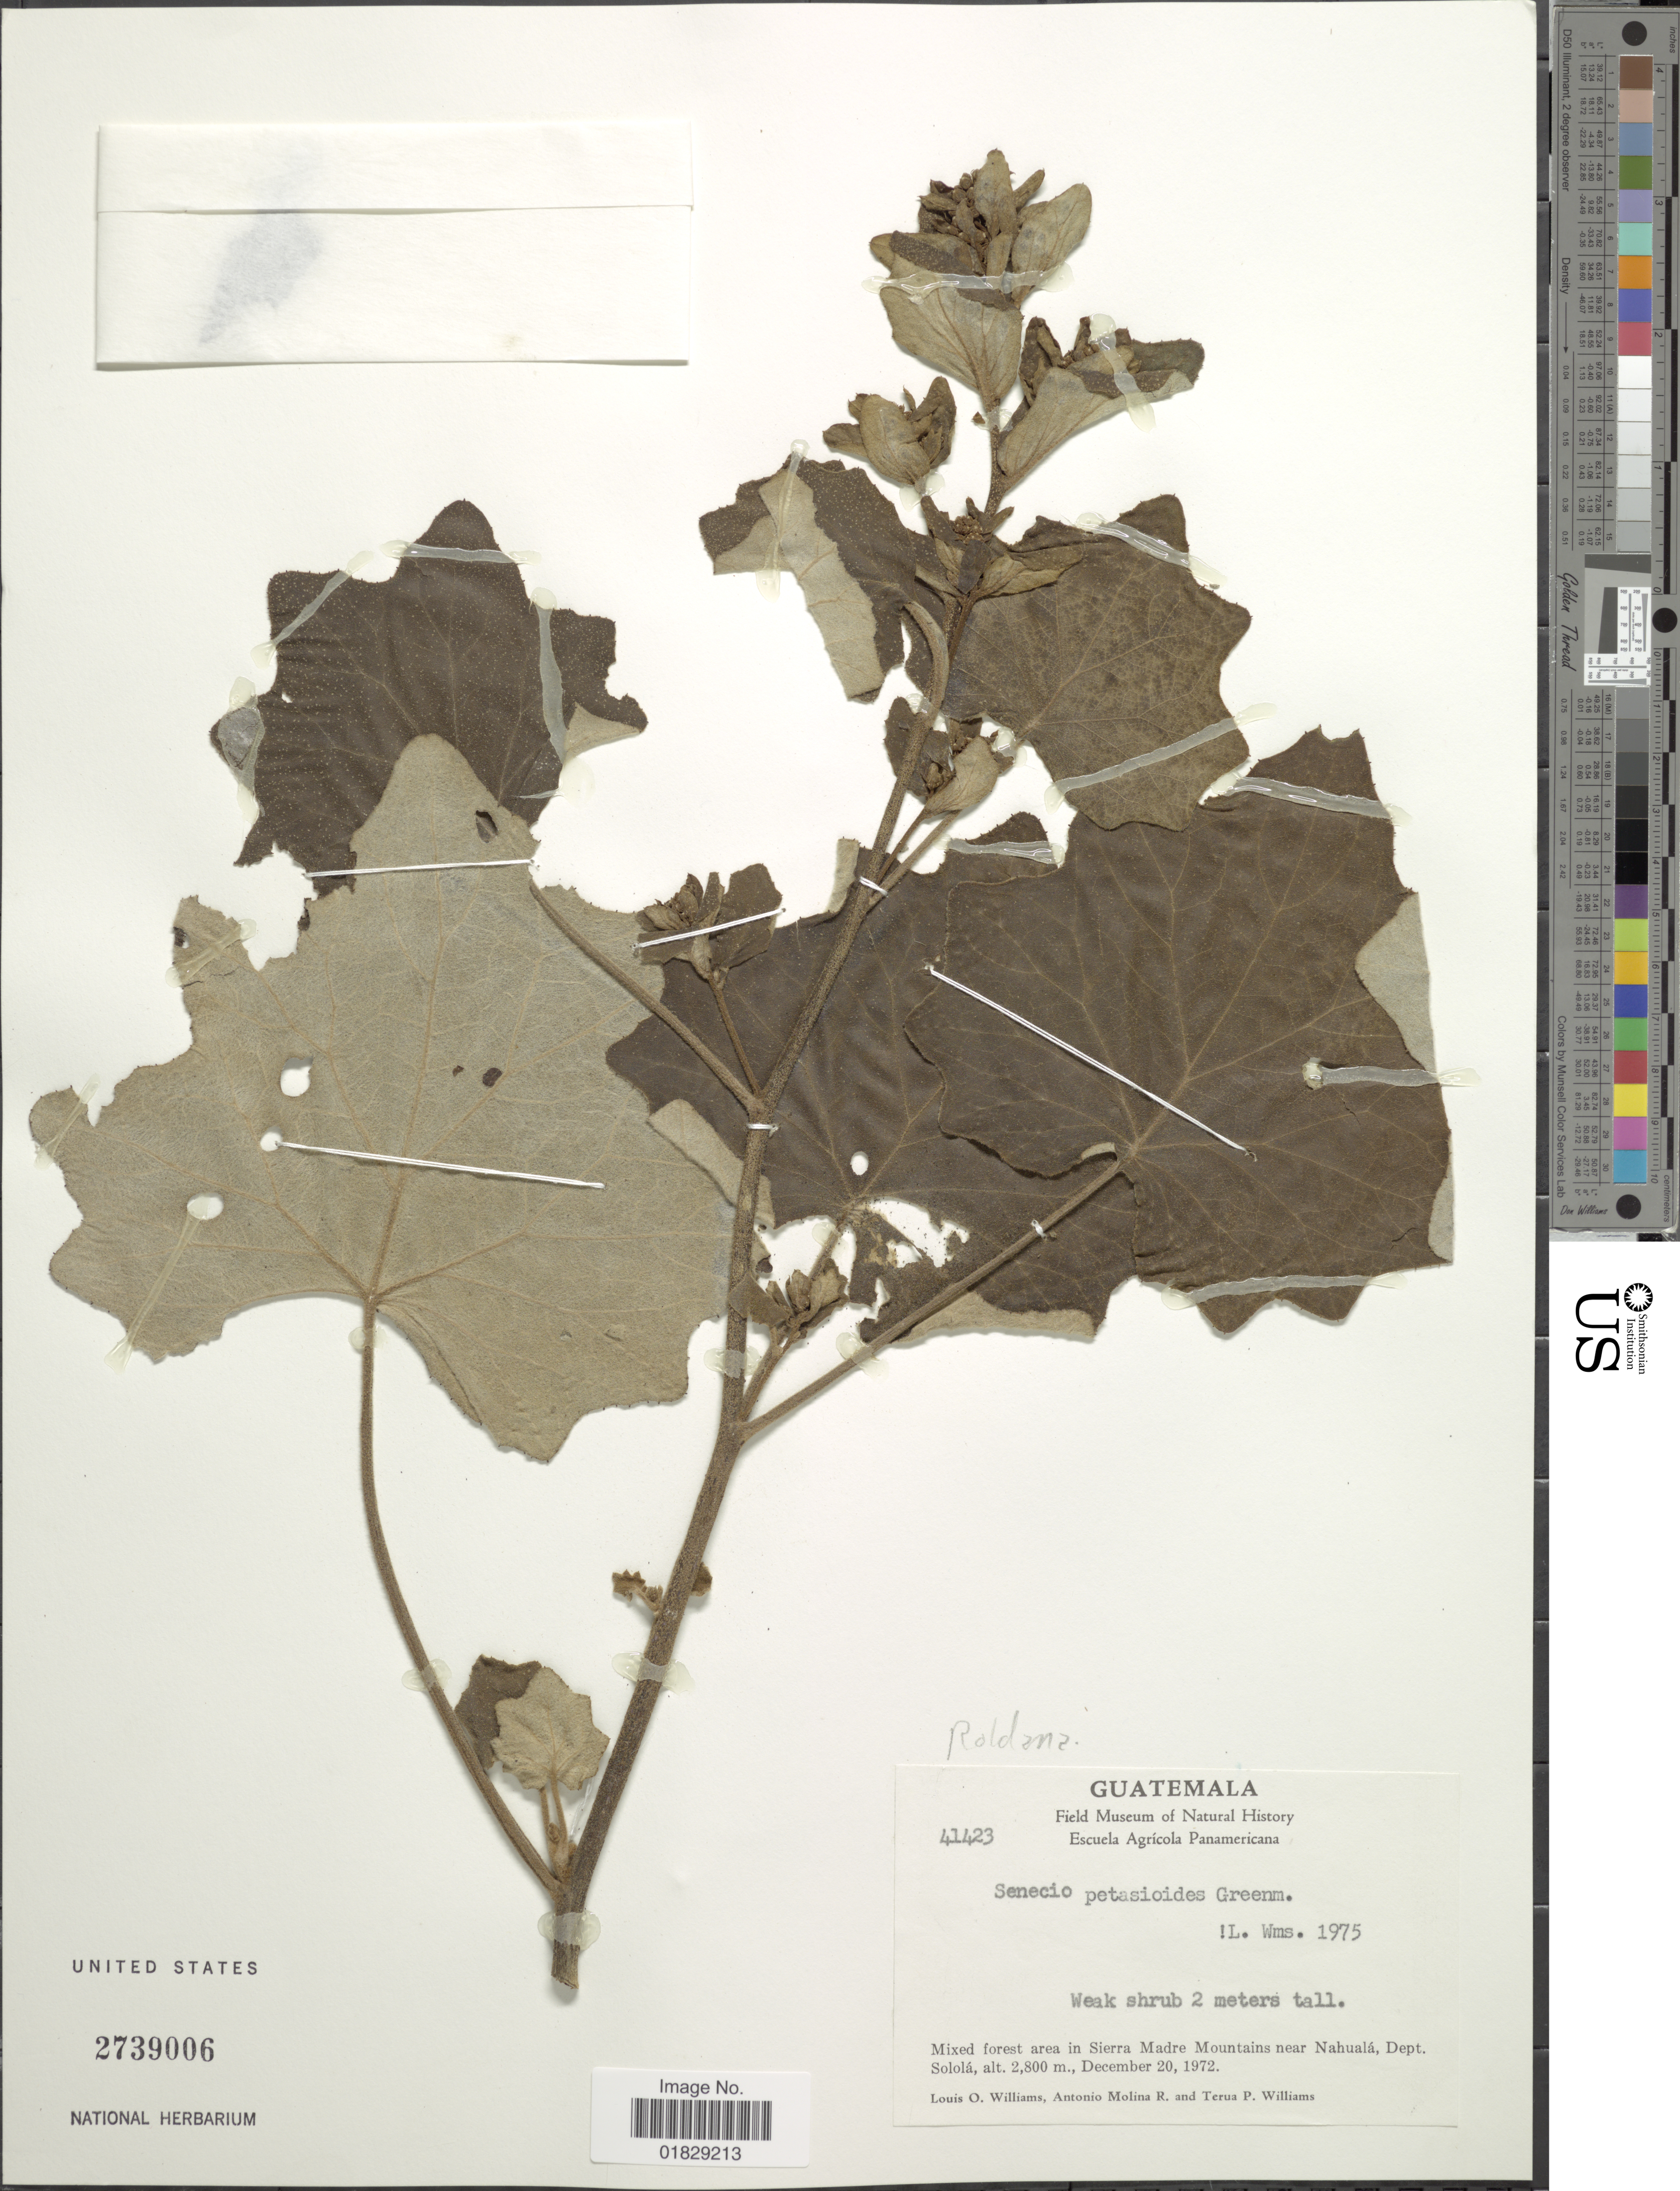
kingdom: Plantae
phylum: Tracheophyta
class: Magnoliopsida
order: Asterales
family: Asteraceae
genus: Roldana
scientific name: Roldana petasitis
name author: (Sims) H. Rob. & Brettell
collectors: L. O. Williams, A. Molina R. & T. P. Williams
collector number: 41423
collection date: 1972-12-20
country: Guatemala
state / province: Sololá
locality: Mixed forest area in Sierra Madre Mountains near Nahualá, Dept. Sololá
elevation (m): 2800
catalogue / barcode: US 2739006